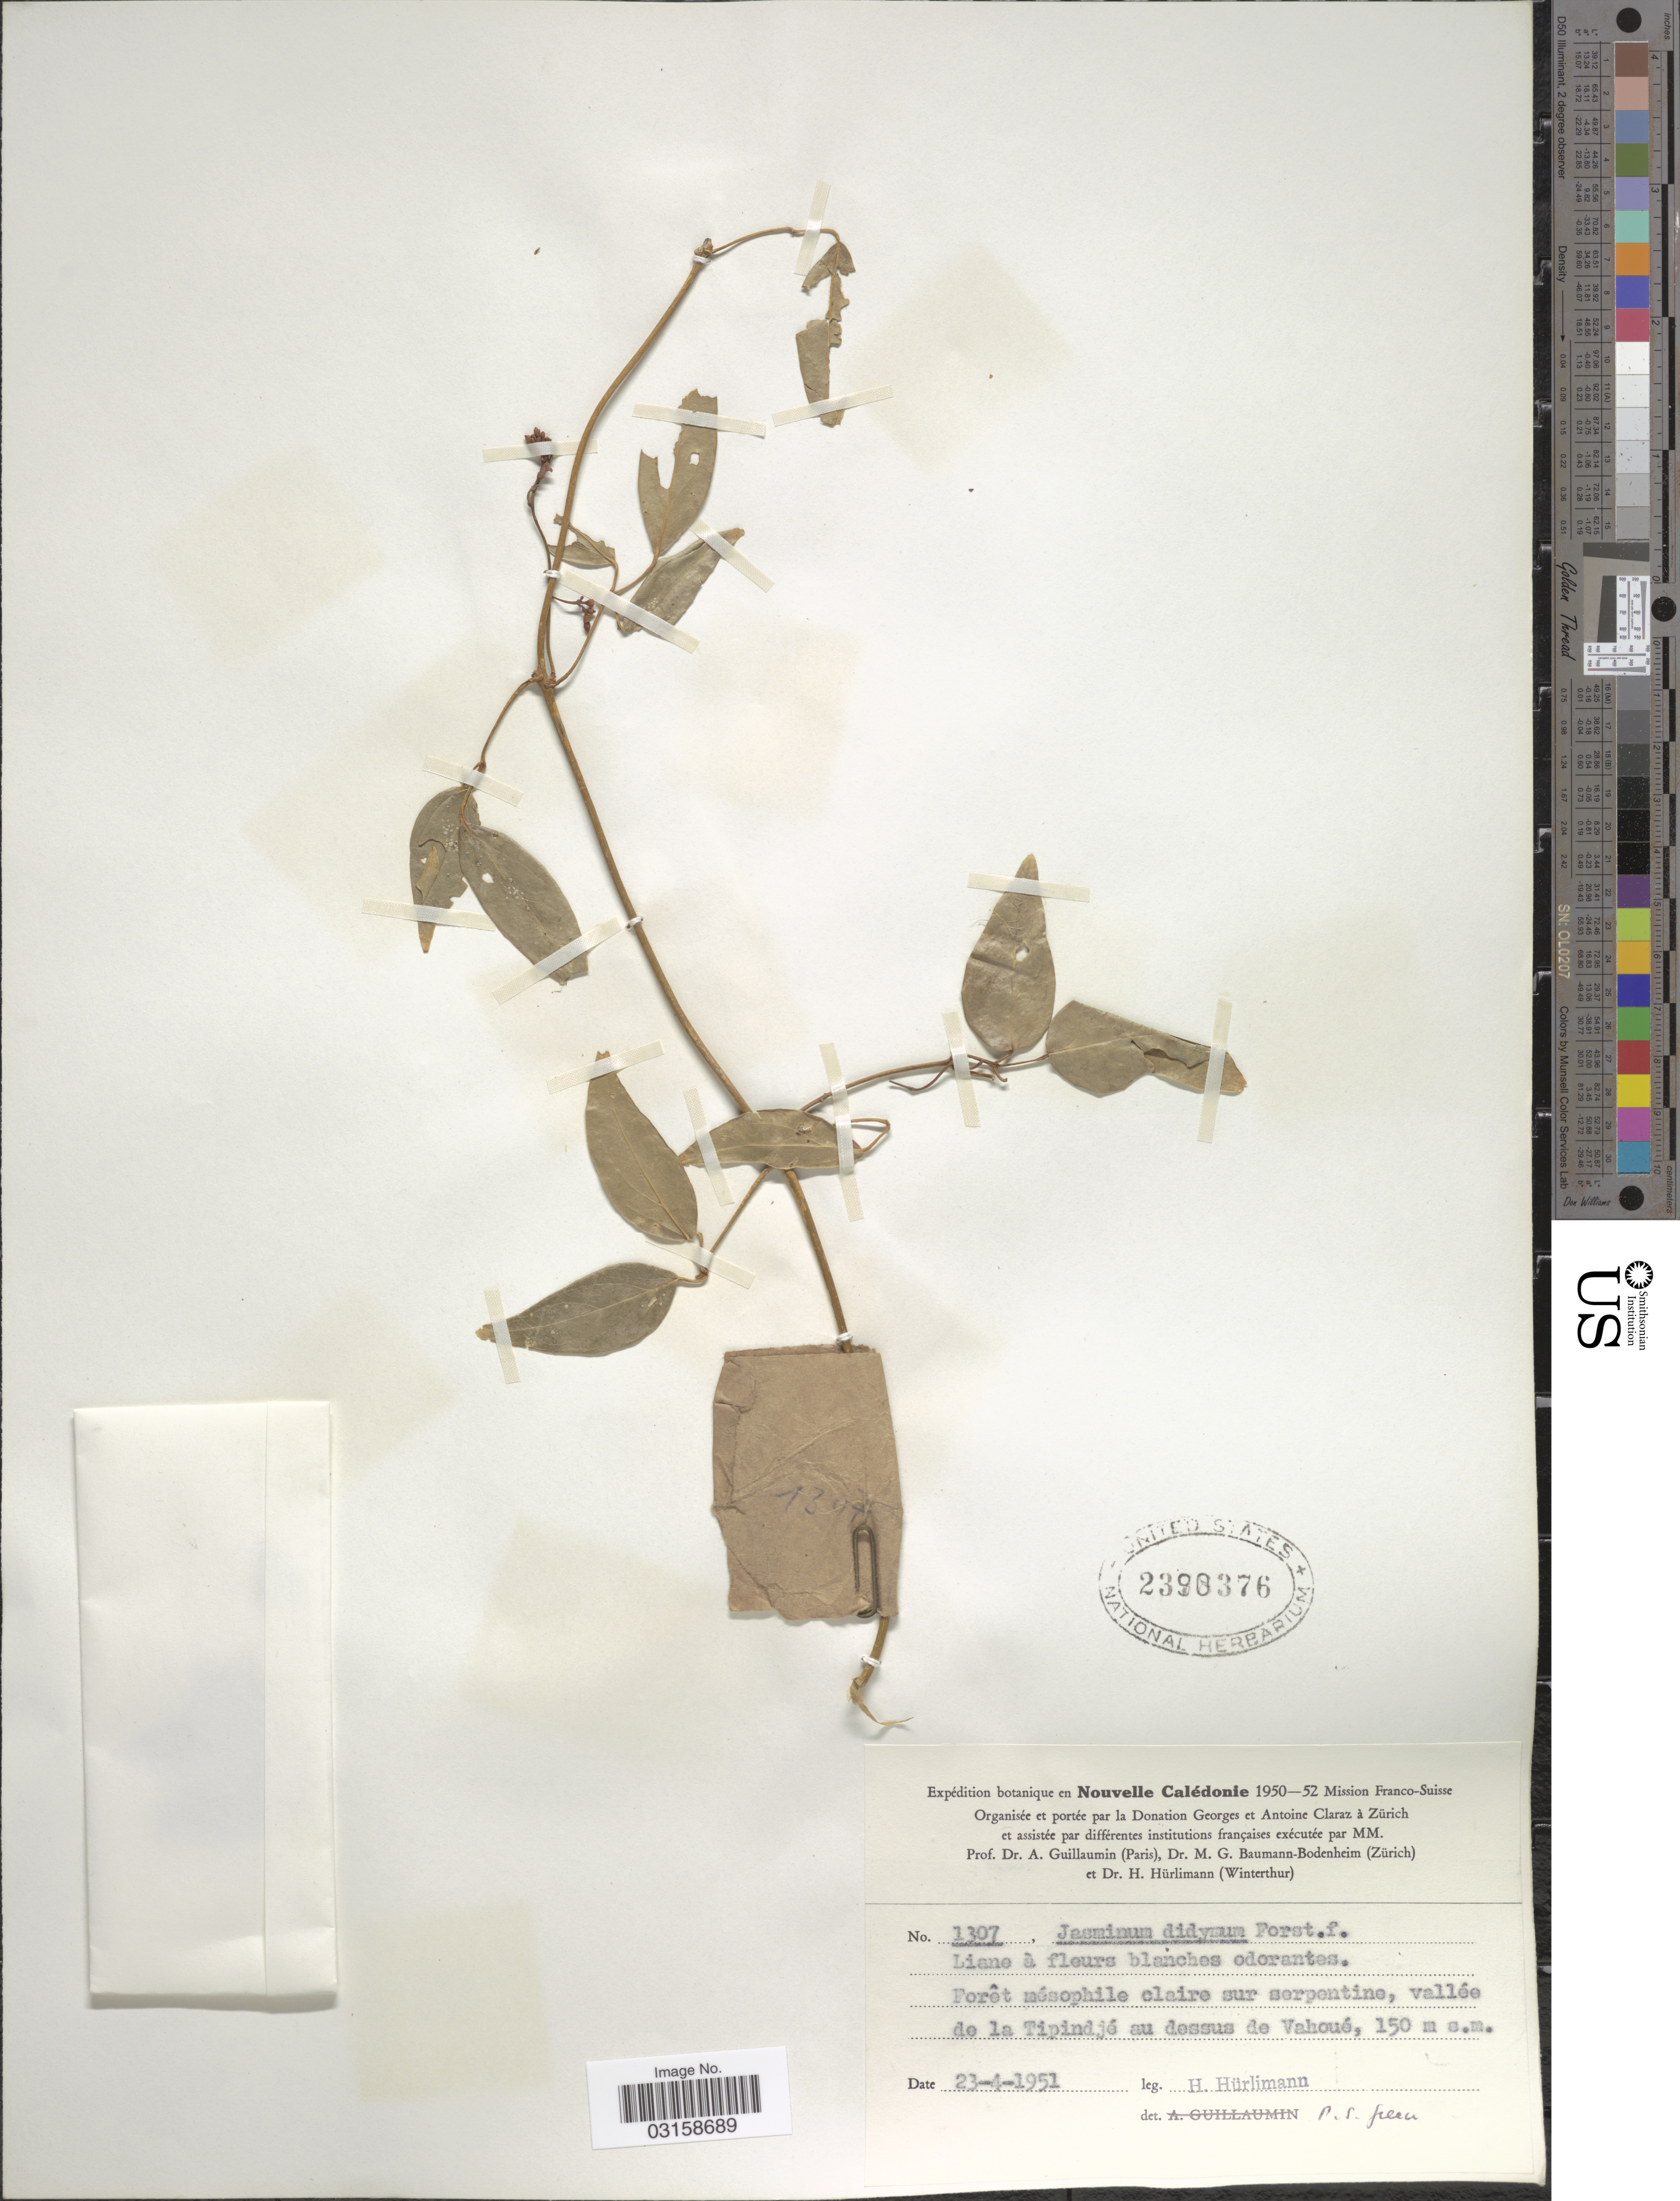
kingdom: Plantae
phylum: Tracheophyta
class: Magnoliopsida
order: Lamiales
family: Oleaceae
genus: Jasminum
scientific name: Jasminum didymum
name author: G. Forst.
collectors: H. Hürlimann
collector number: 1307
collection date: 1951-04-23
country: New Caledonia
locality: Nouvelle Calédonie. Vallée de la Tipindjé au dessus de Vahoué.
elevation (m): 150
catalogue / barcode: US 2390376